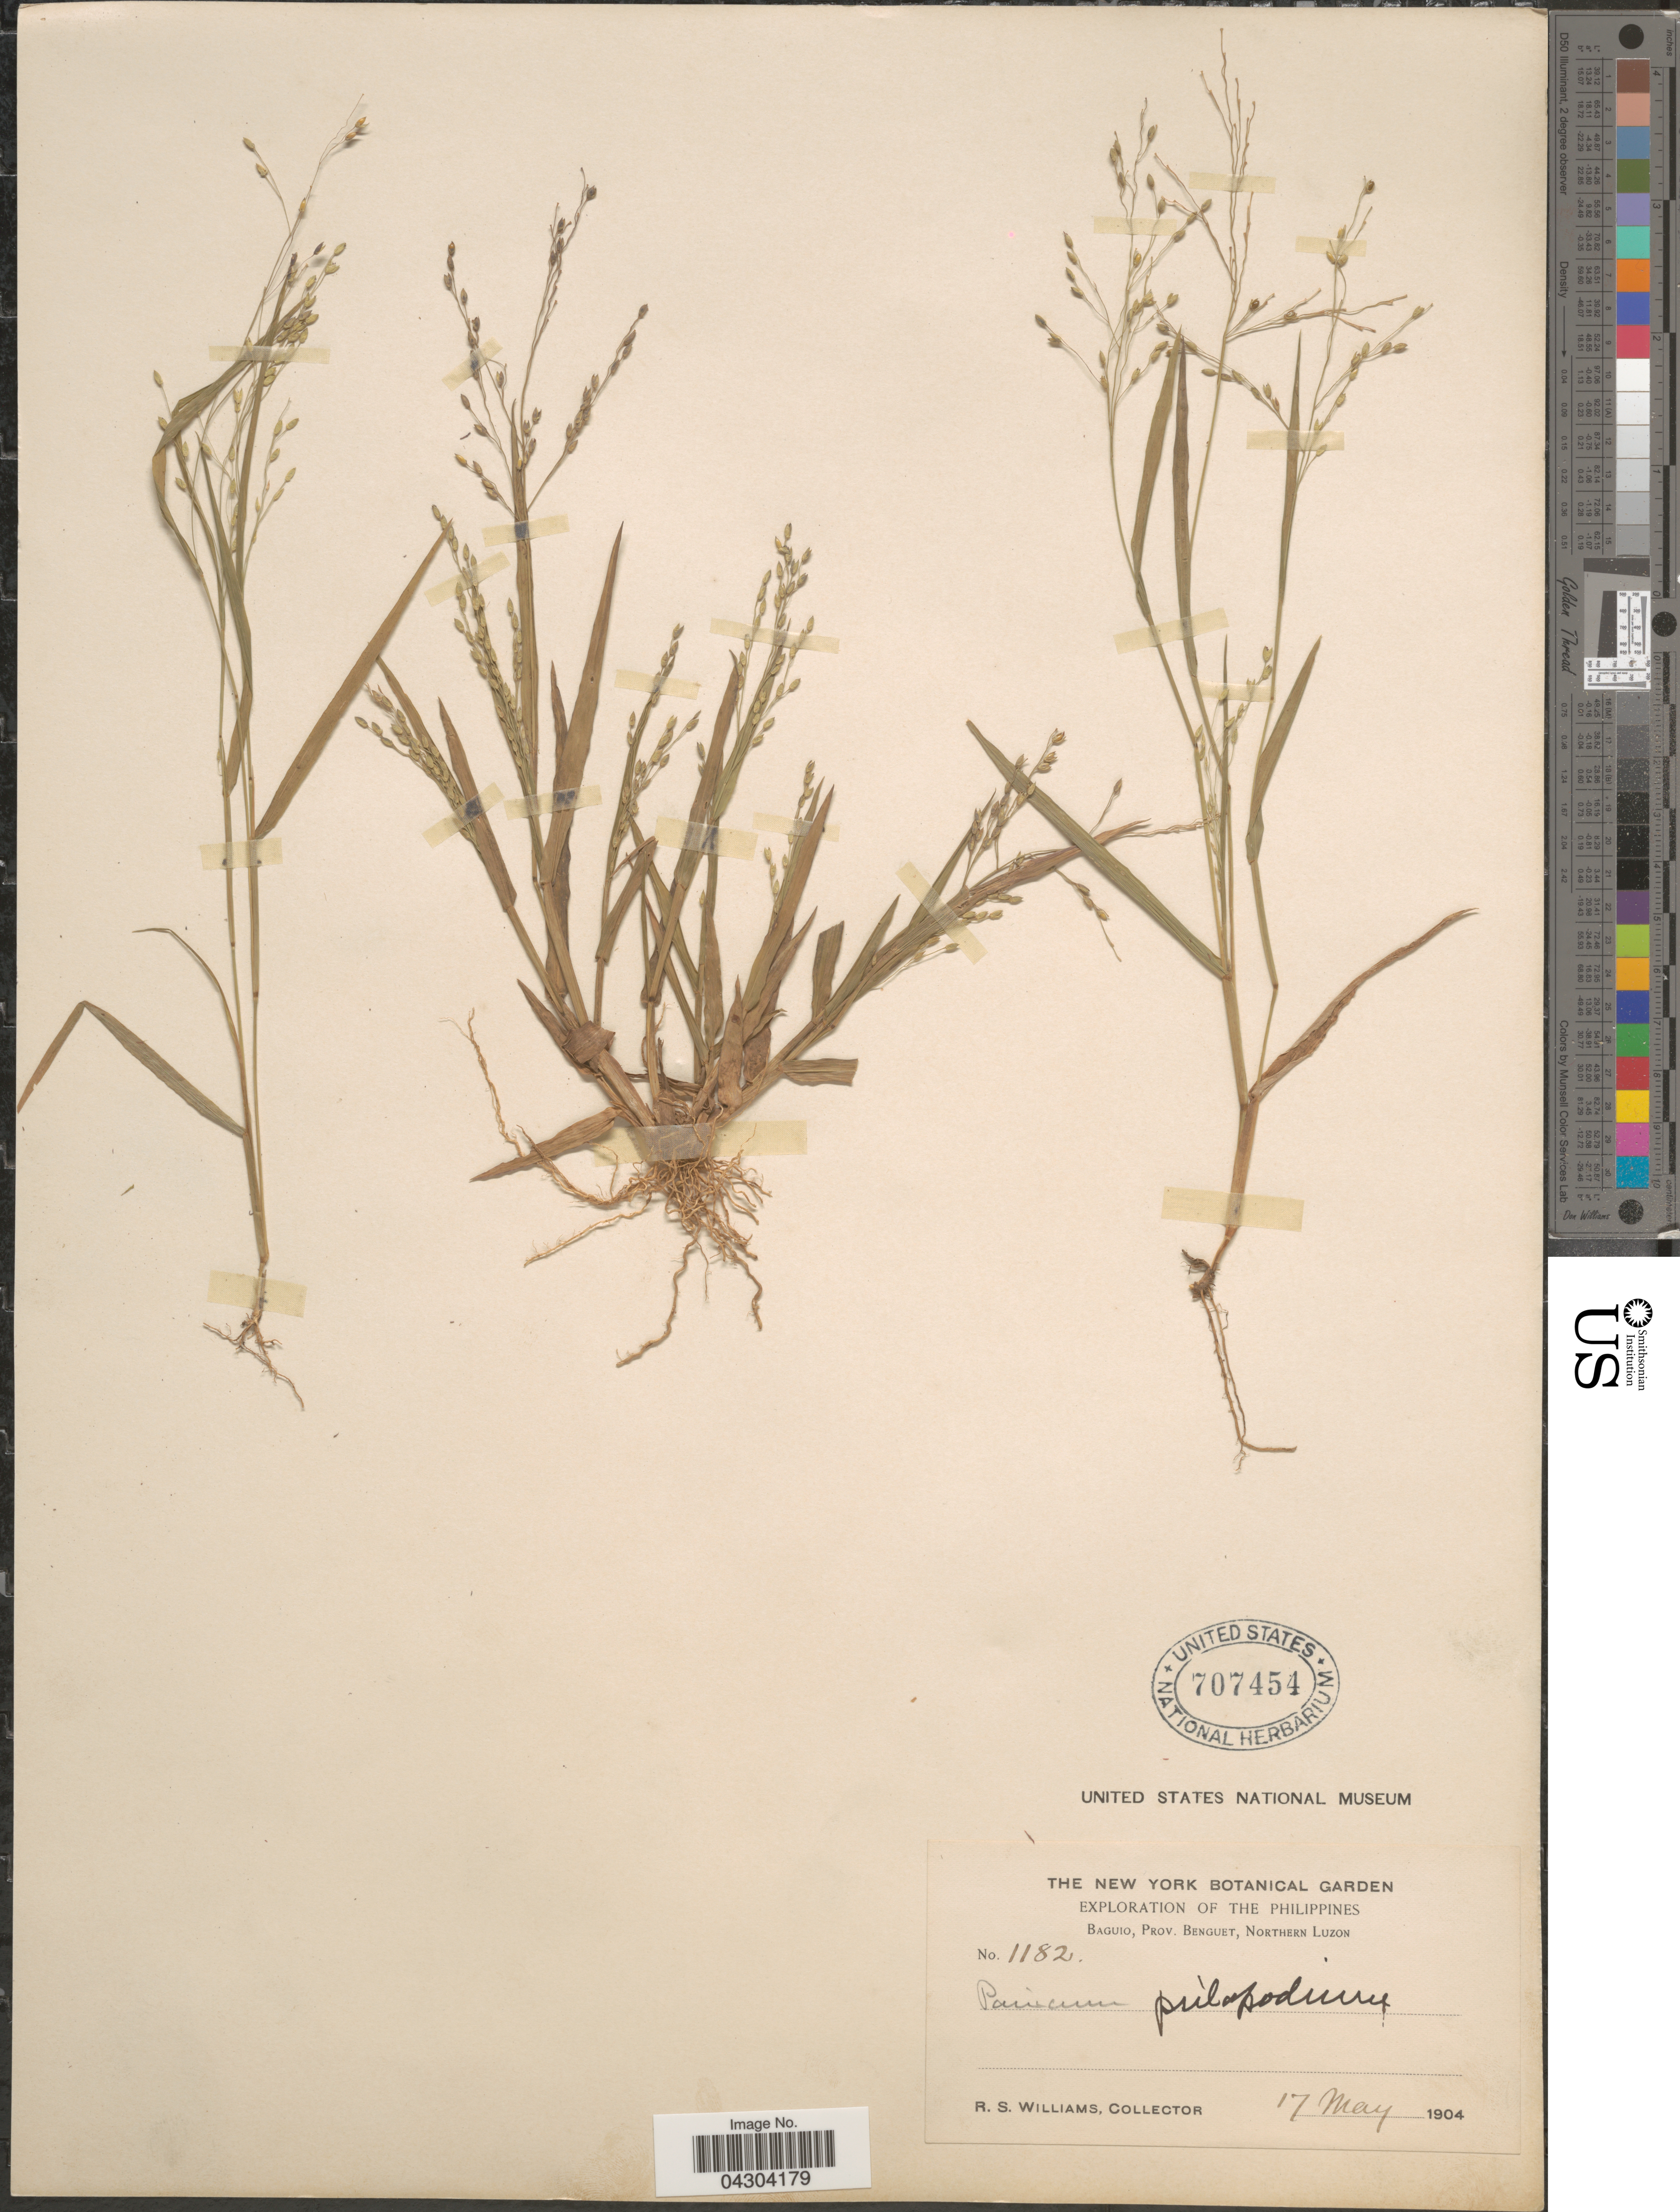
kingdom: Plantae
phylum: Tracheophyta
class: Liliopsida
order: Poales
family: Poaceae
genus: Panicum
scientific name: Panicum sumatrense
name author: P. Roth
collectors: R. S. Williams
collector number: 1182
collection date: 1904-05-17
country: Philippines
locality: Exploration of the Philippines. Baguio, Prov. Benguet, Northern Luzon.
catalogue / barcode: US 707454